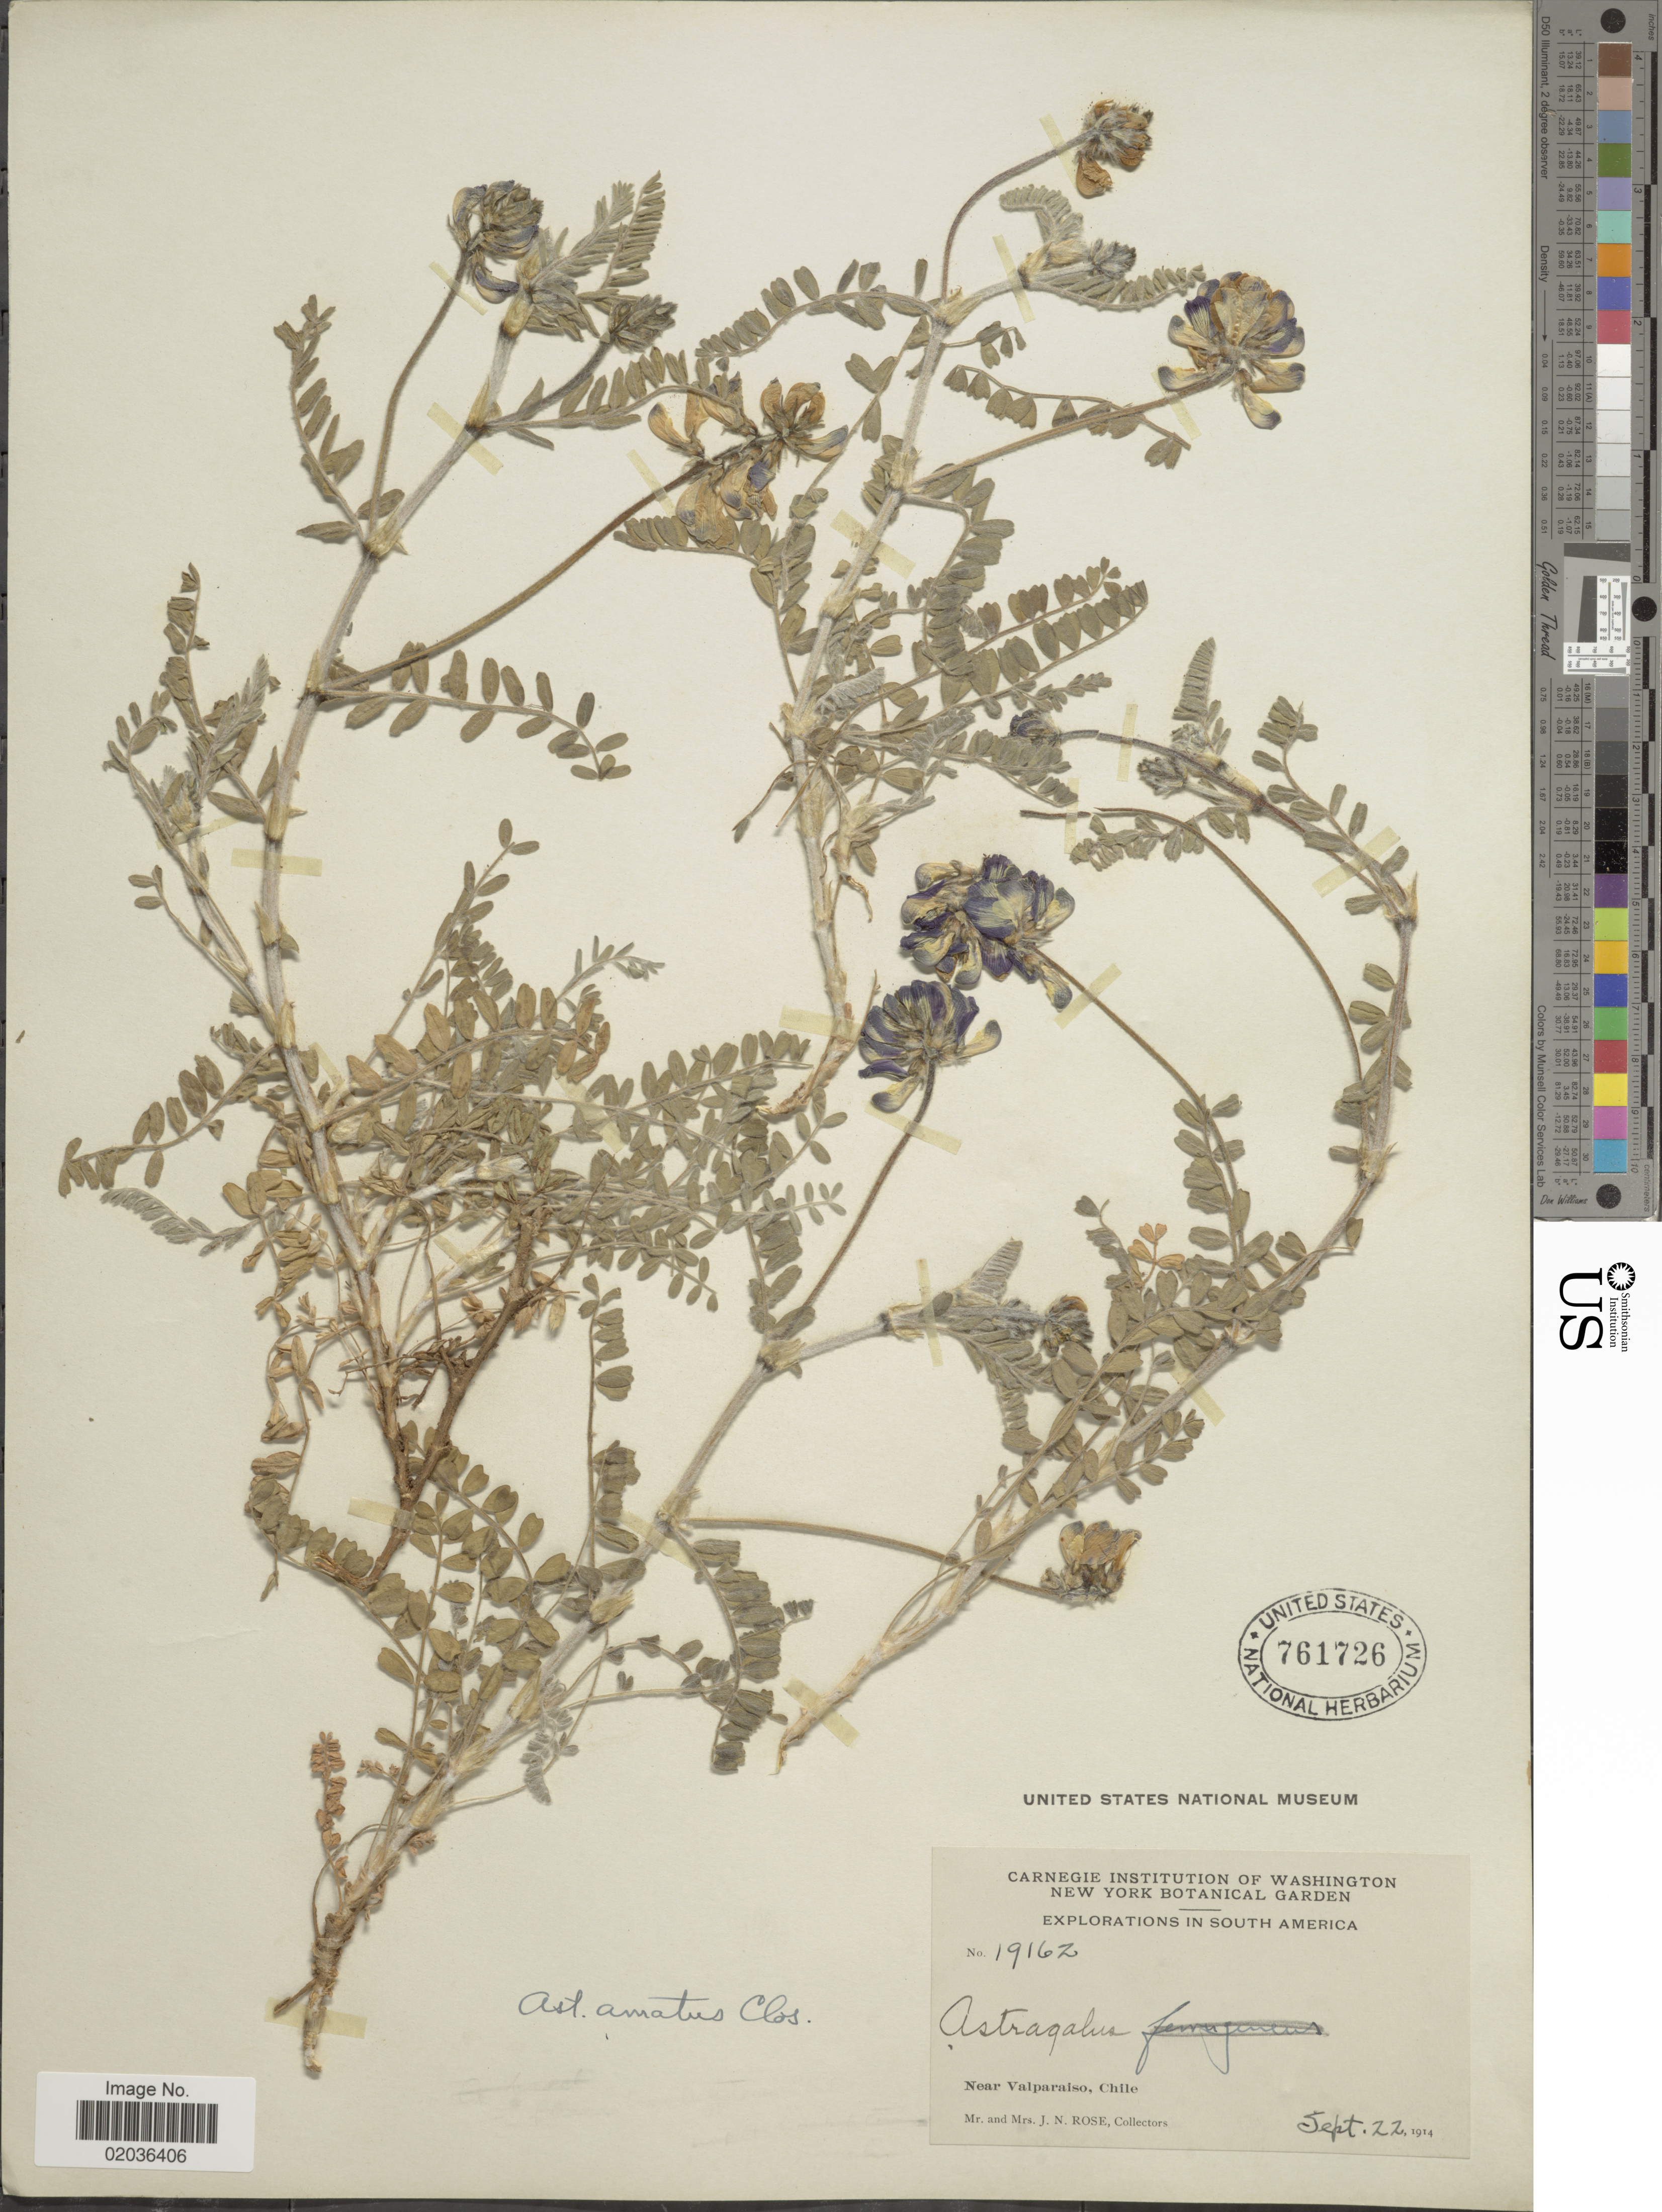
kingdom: Plantae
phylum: Tracheophyta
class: Magnoliopsida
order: Fabales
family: Fabaceae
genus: Astragalus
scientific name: Astragalus amatus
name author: Clos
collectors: J. N. Rose & L. B. Rose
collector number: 19162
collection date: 1914-09-22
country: Chile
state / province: Valparaíso (V)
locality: Near Valparioso, Chile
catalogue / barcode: US 761726